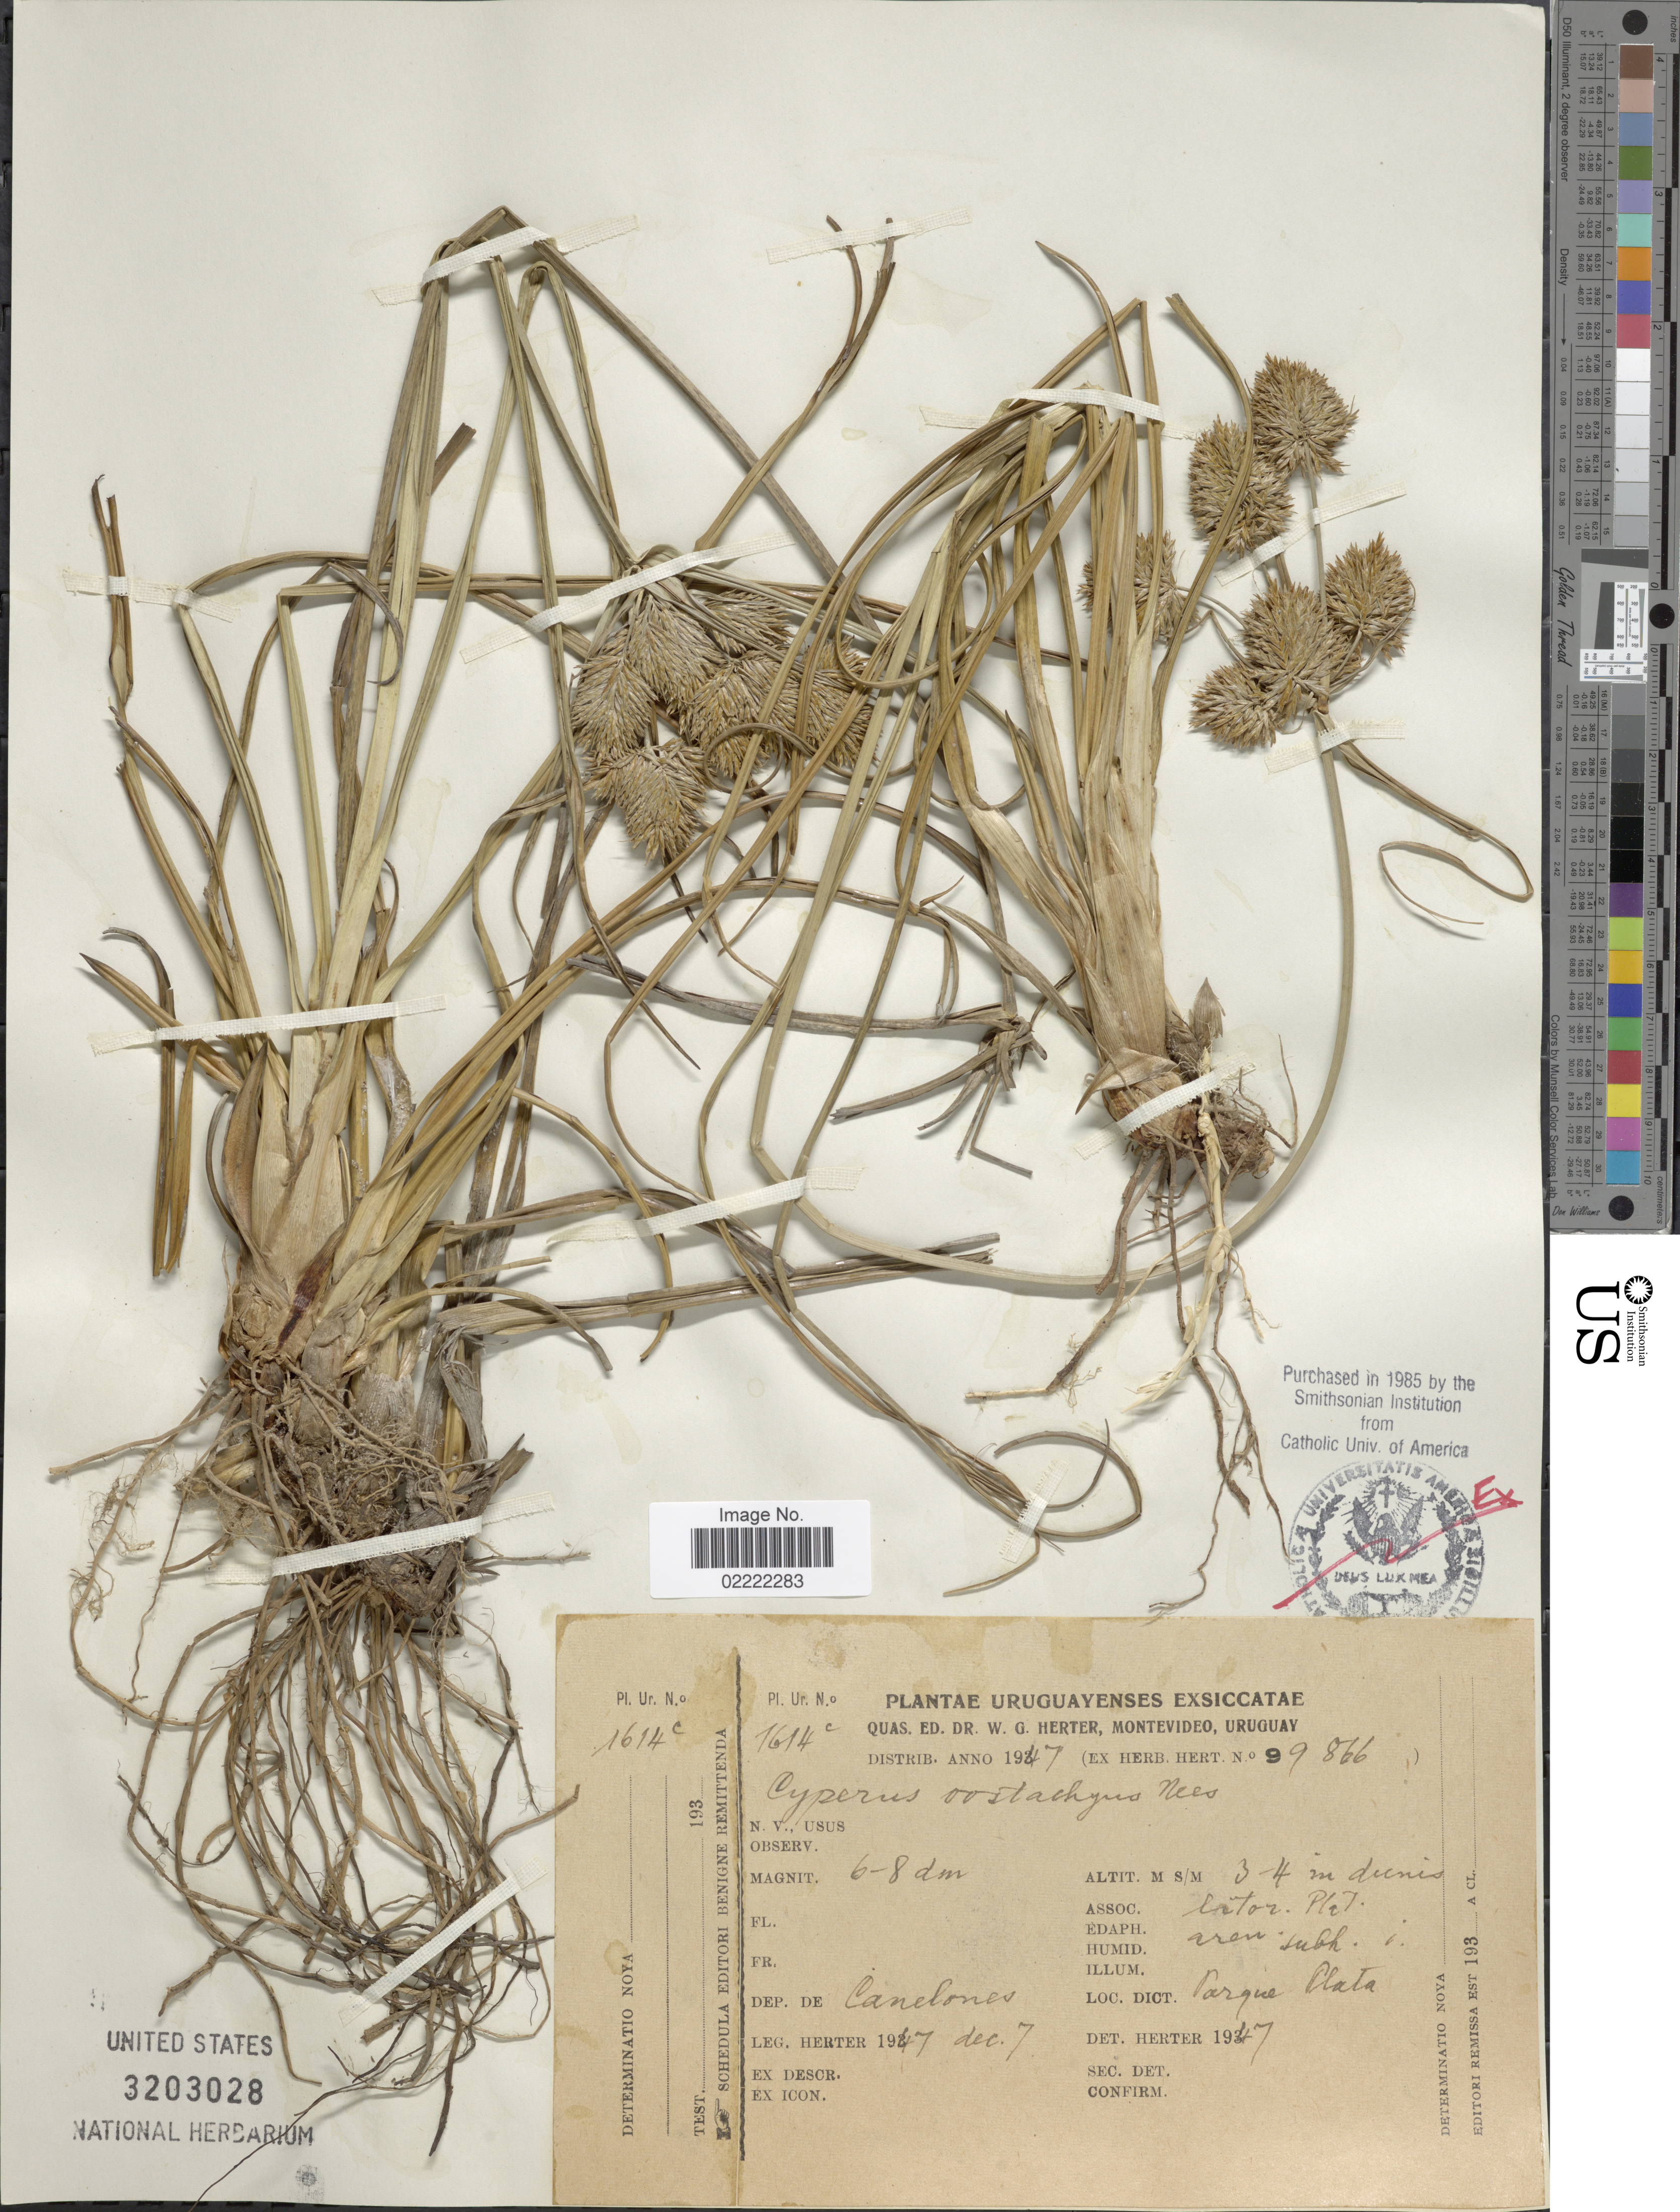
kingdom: Plantae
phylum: Tracheophyta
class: Liliopsida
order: Poales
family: Cyperaceae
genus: Cyperus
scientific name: Cyperus laetus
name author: J. Presl & C. Presl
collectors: W. G. Herter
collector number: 1614c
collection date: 1947-12-07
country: Uruguay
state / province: Montevideo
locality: Dep. de Canelones. Parque Plata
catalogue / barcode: US 3203028